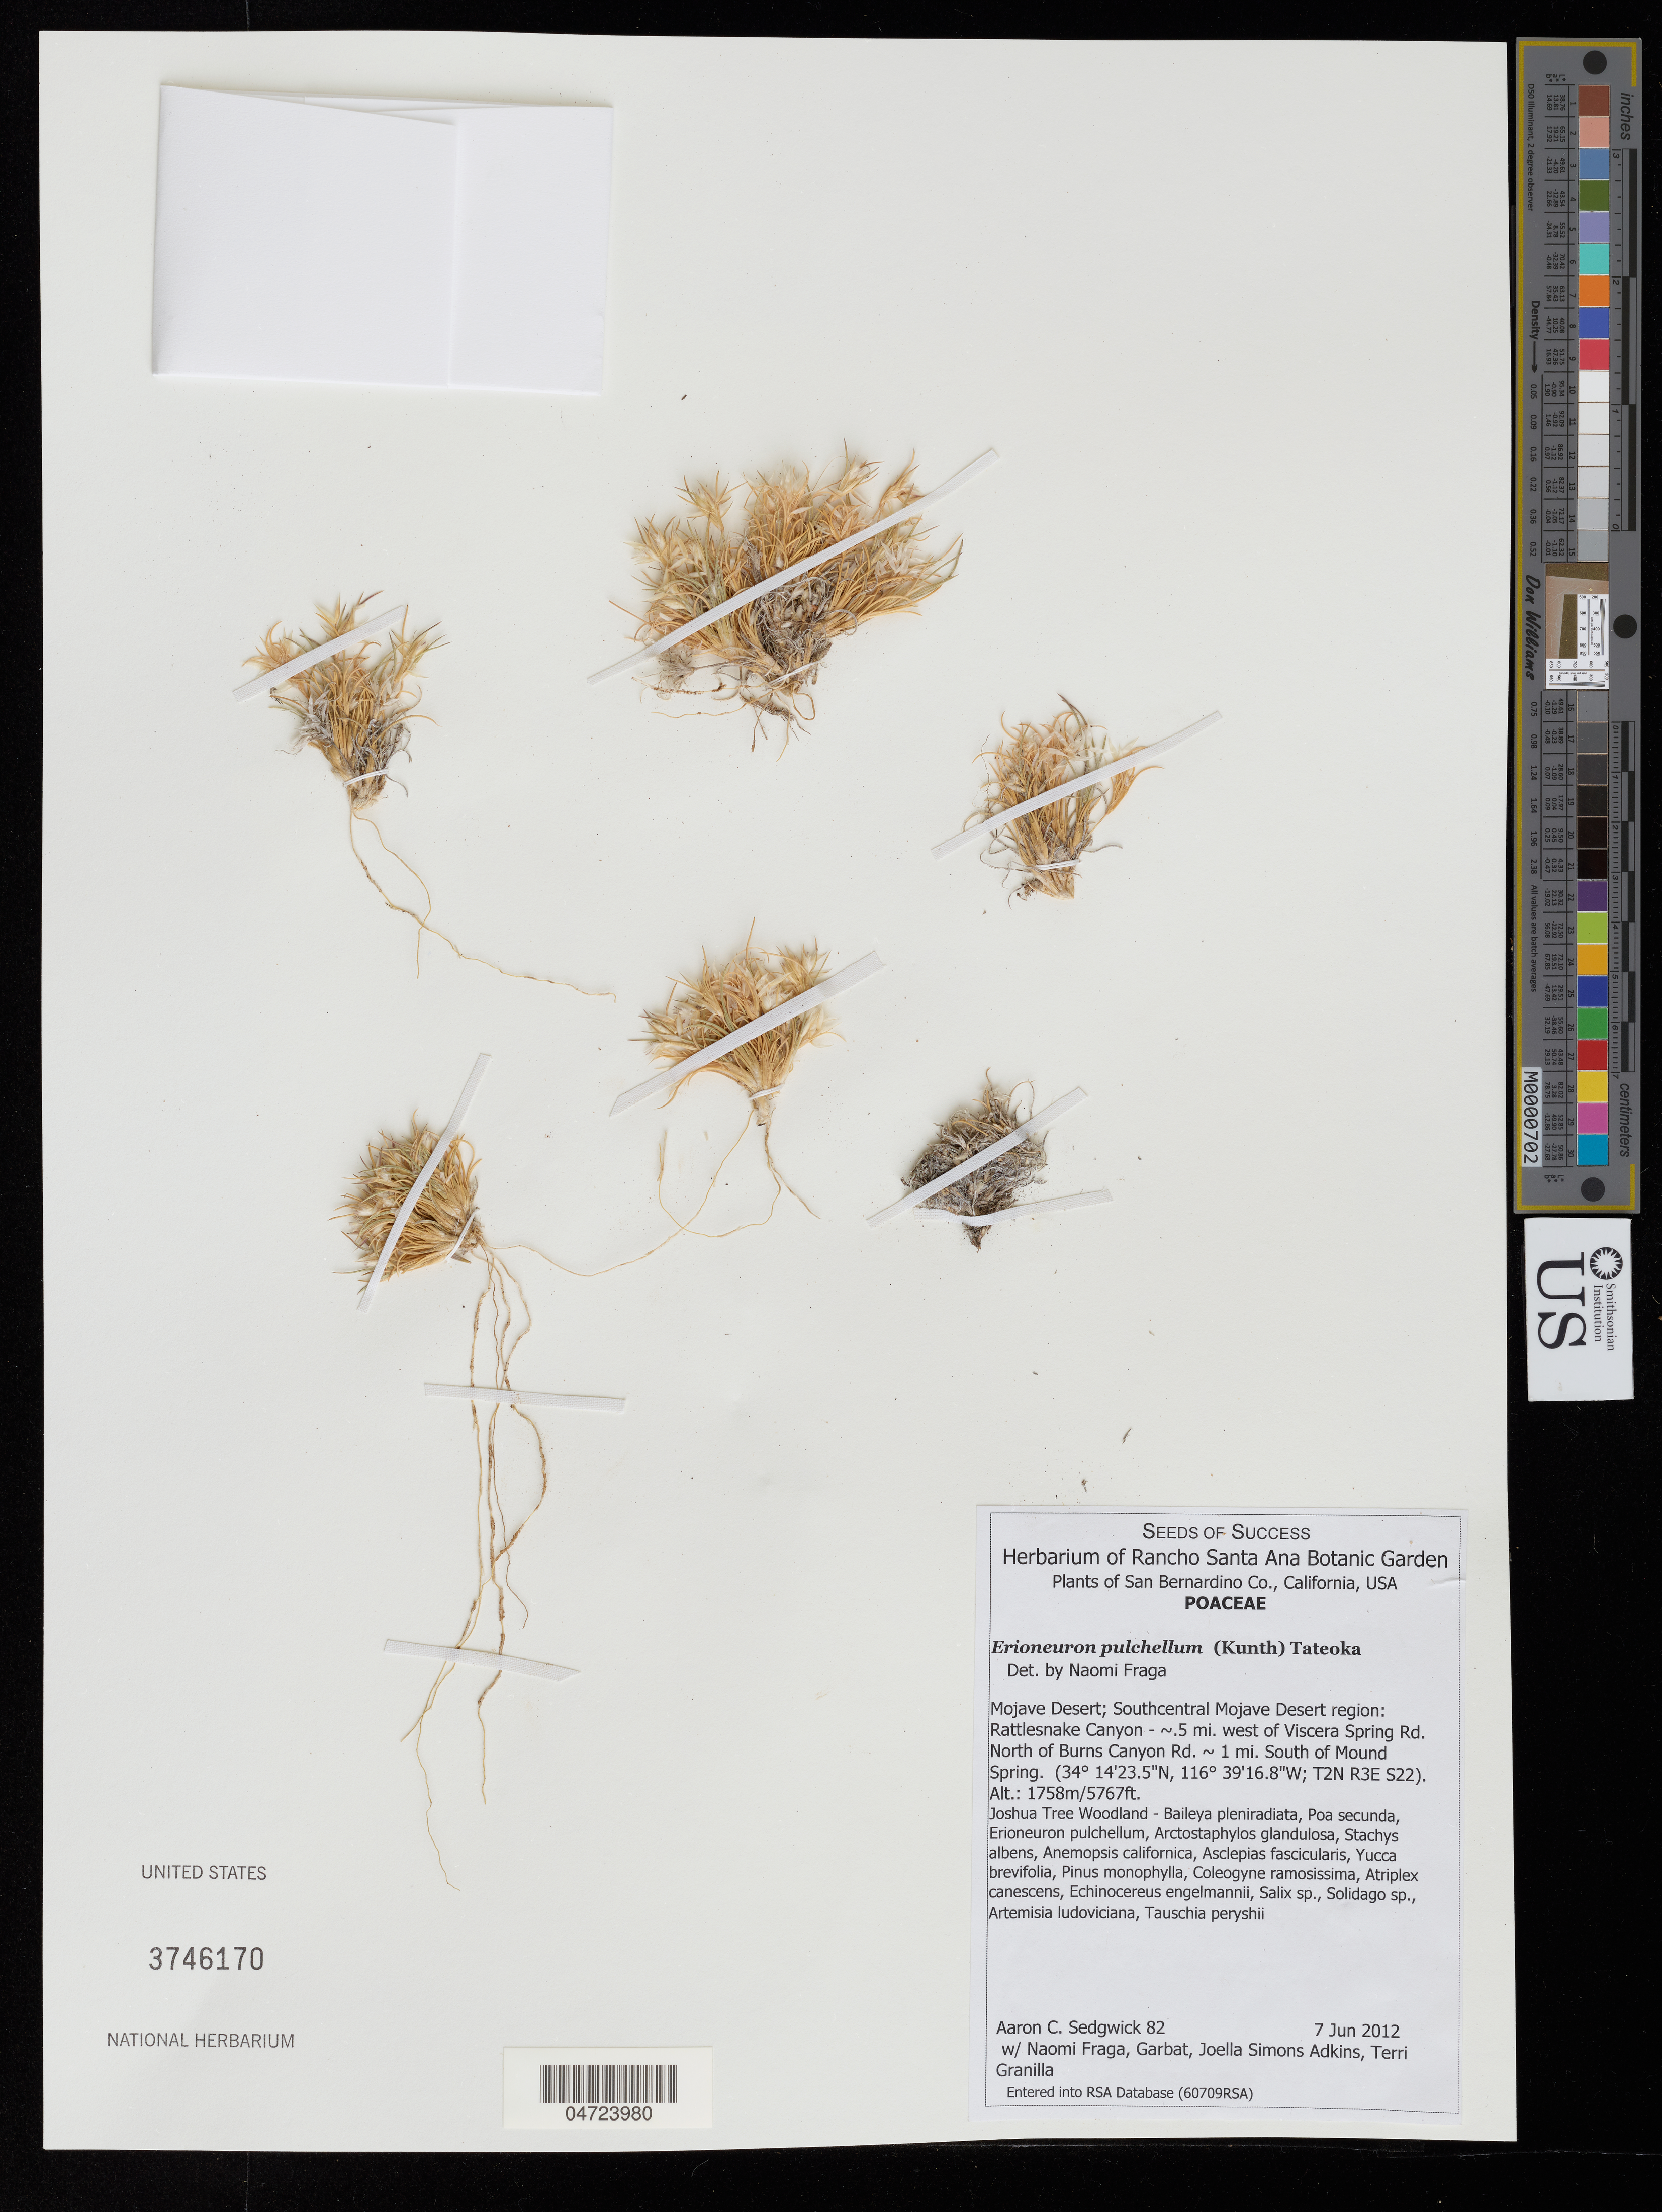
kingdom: Plantae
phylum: Tracheophyta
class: Liliopsida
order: Poales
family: Poaceae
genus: Erioneuron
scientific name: Erioneuron pulchellum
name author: (Kunth) Tateoka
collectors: A. Sedgwick, N. Fraga, A. Garbat, J. Simons-Adkins & T. Granilla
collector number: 82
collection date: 2012-06-07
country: United States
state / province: California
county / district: San Bernardino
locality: San Bernardino Co. Mojave Desert; Southcentral Mojave Desert region: Rattlesnake Canyon - ~.5 mi. west of Viscera Spring Rd. North of Burns Canyon Rd. ~1 mi. South of Mound Spring. (T2N R3E S22).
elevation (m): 1758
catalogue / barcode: US 3746170